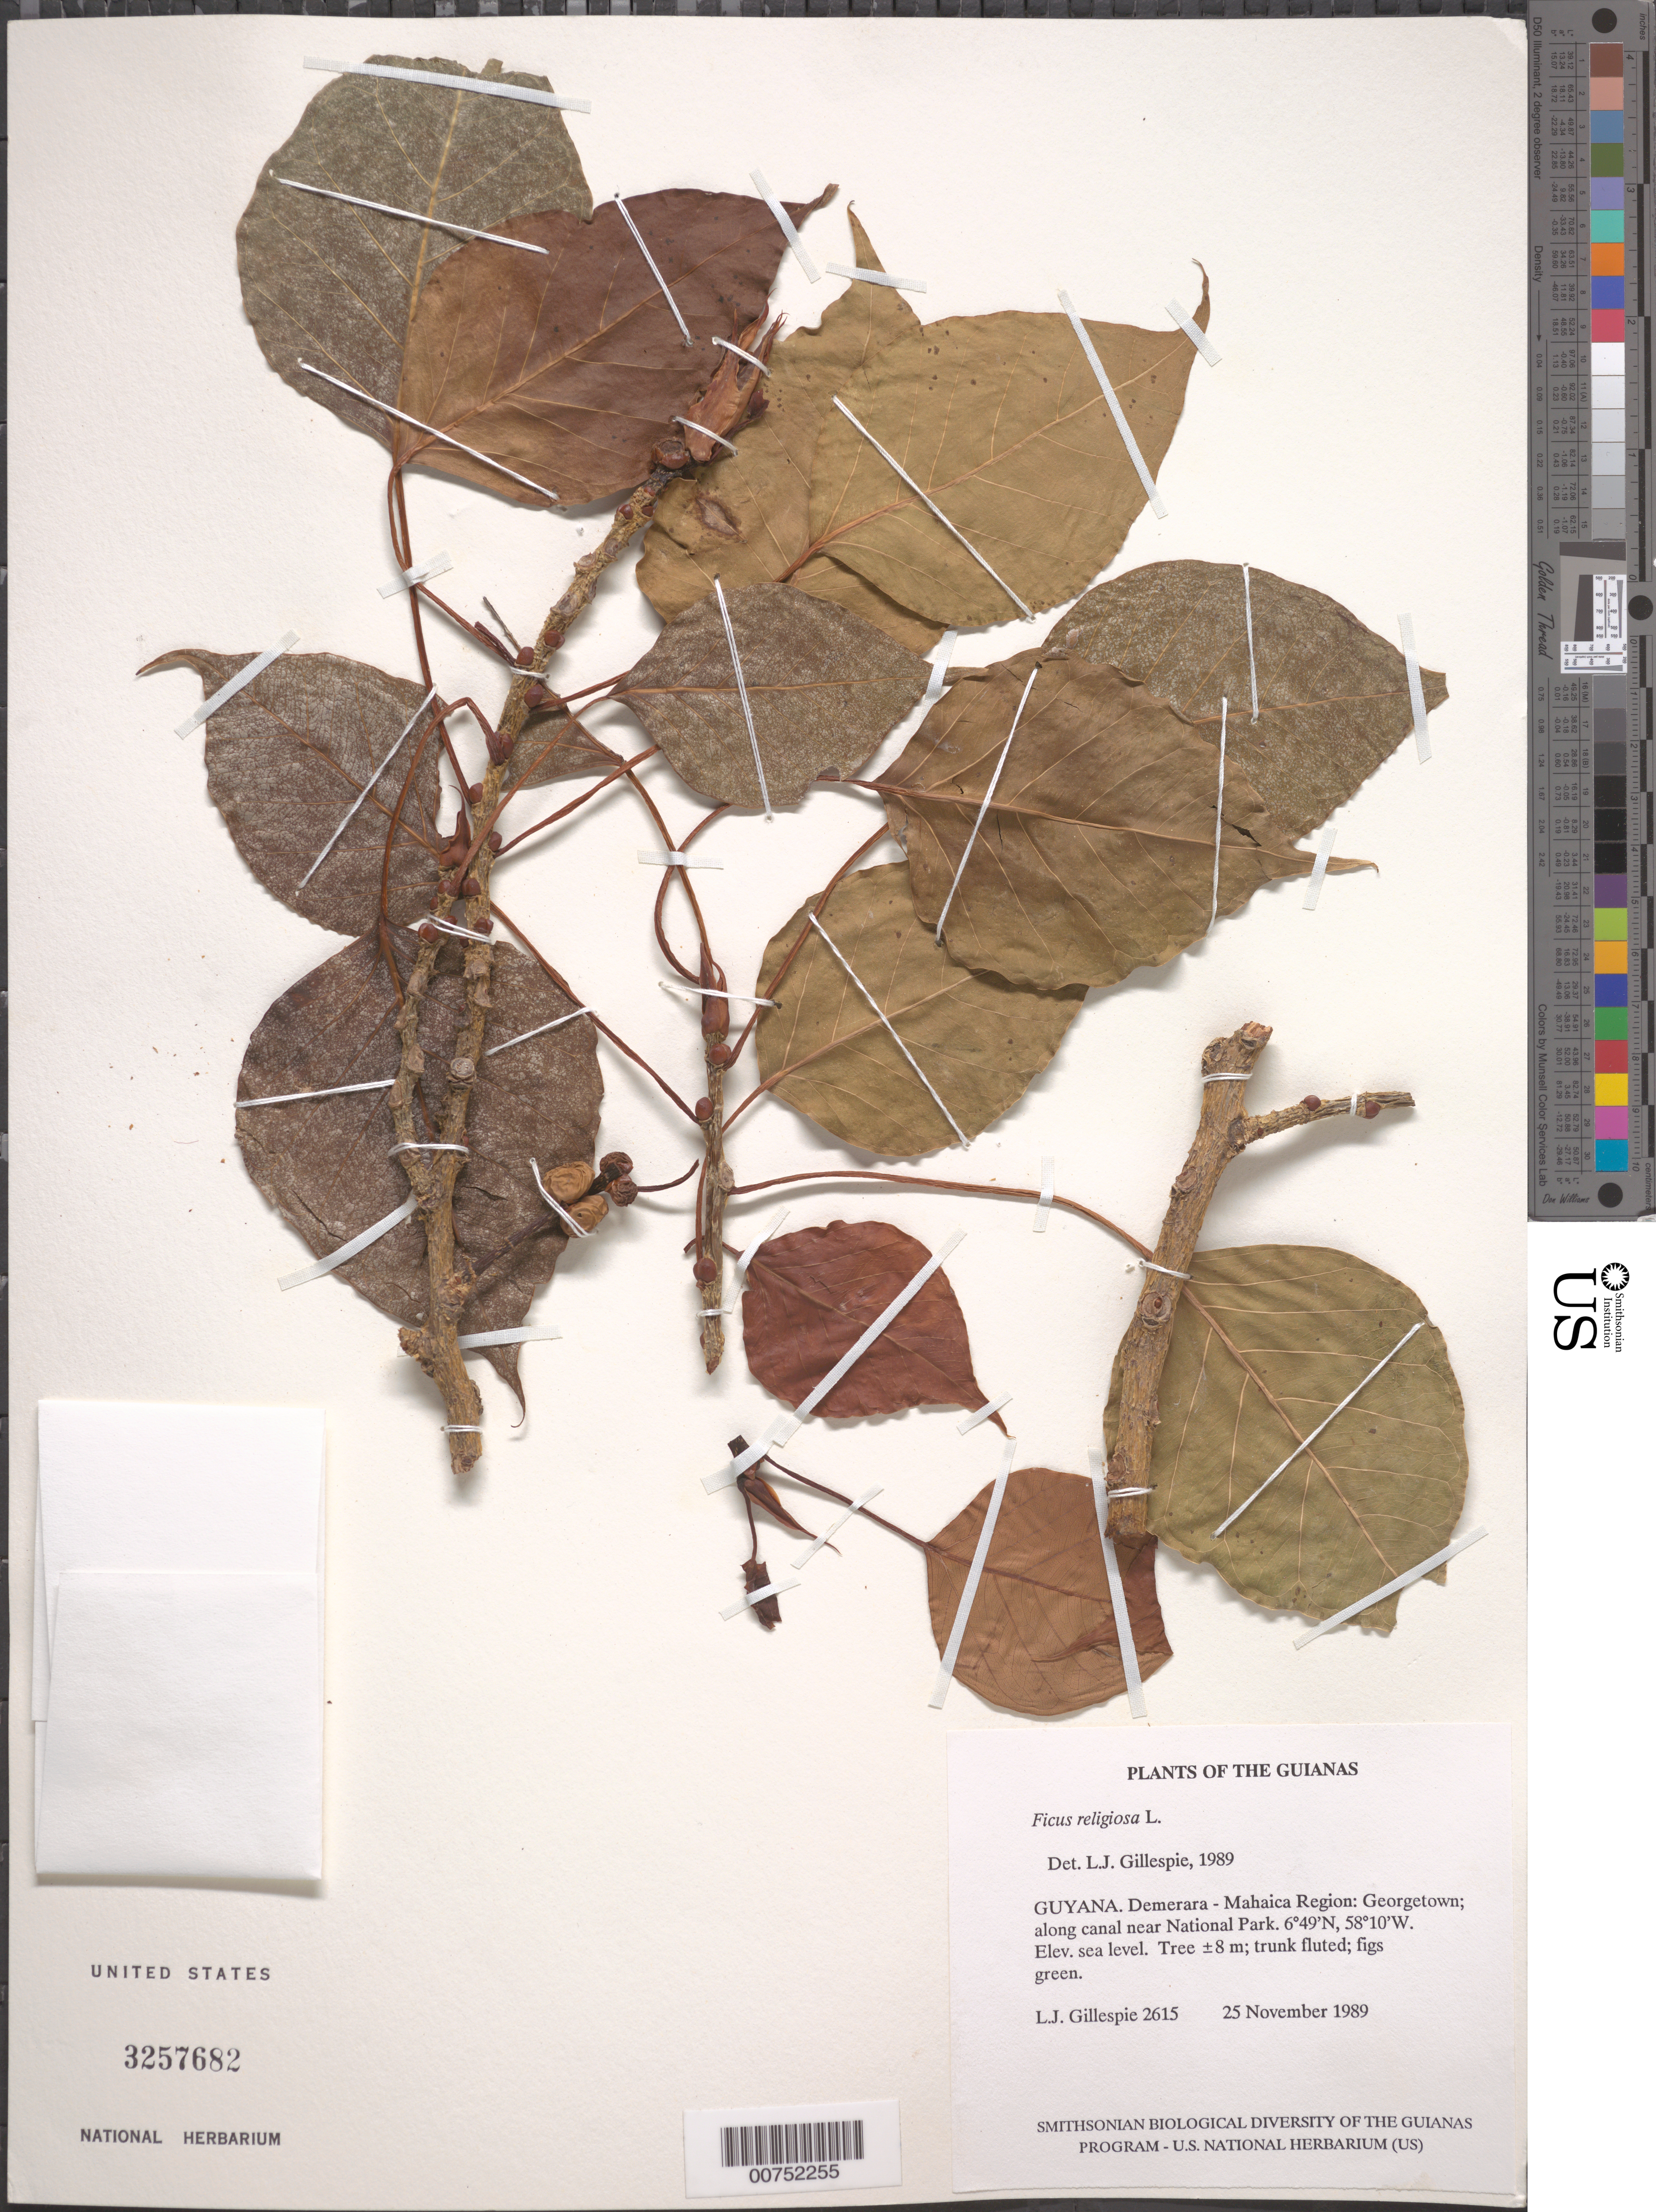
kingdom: Plantae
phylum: Tracheophyta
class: Magnoliopsida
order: Rosales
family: Moraceae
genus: Ficus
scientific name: Ficus religiosa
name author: L.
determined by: Gillespie, L. J.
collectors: L. J. Gillespie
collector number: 2615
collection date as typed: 25 November 1989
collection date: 1989-11-25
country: Guyana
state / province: Demerara-Mahaica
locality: Georgetown; along canal near National Park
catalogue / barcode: US 3257682